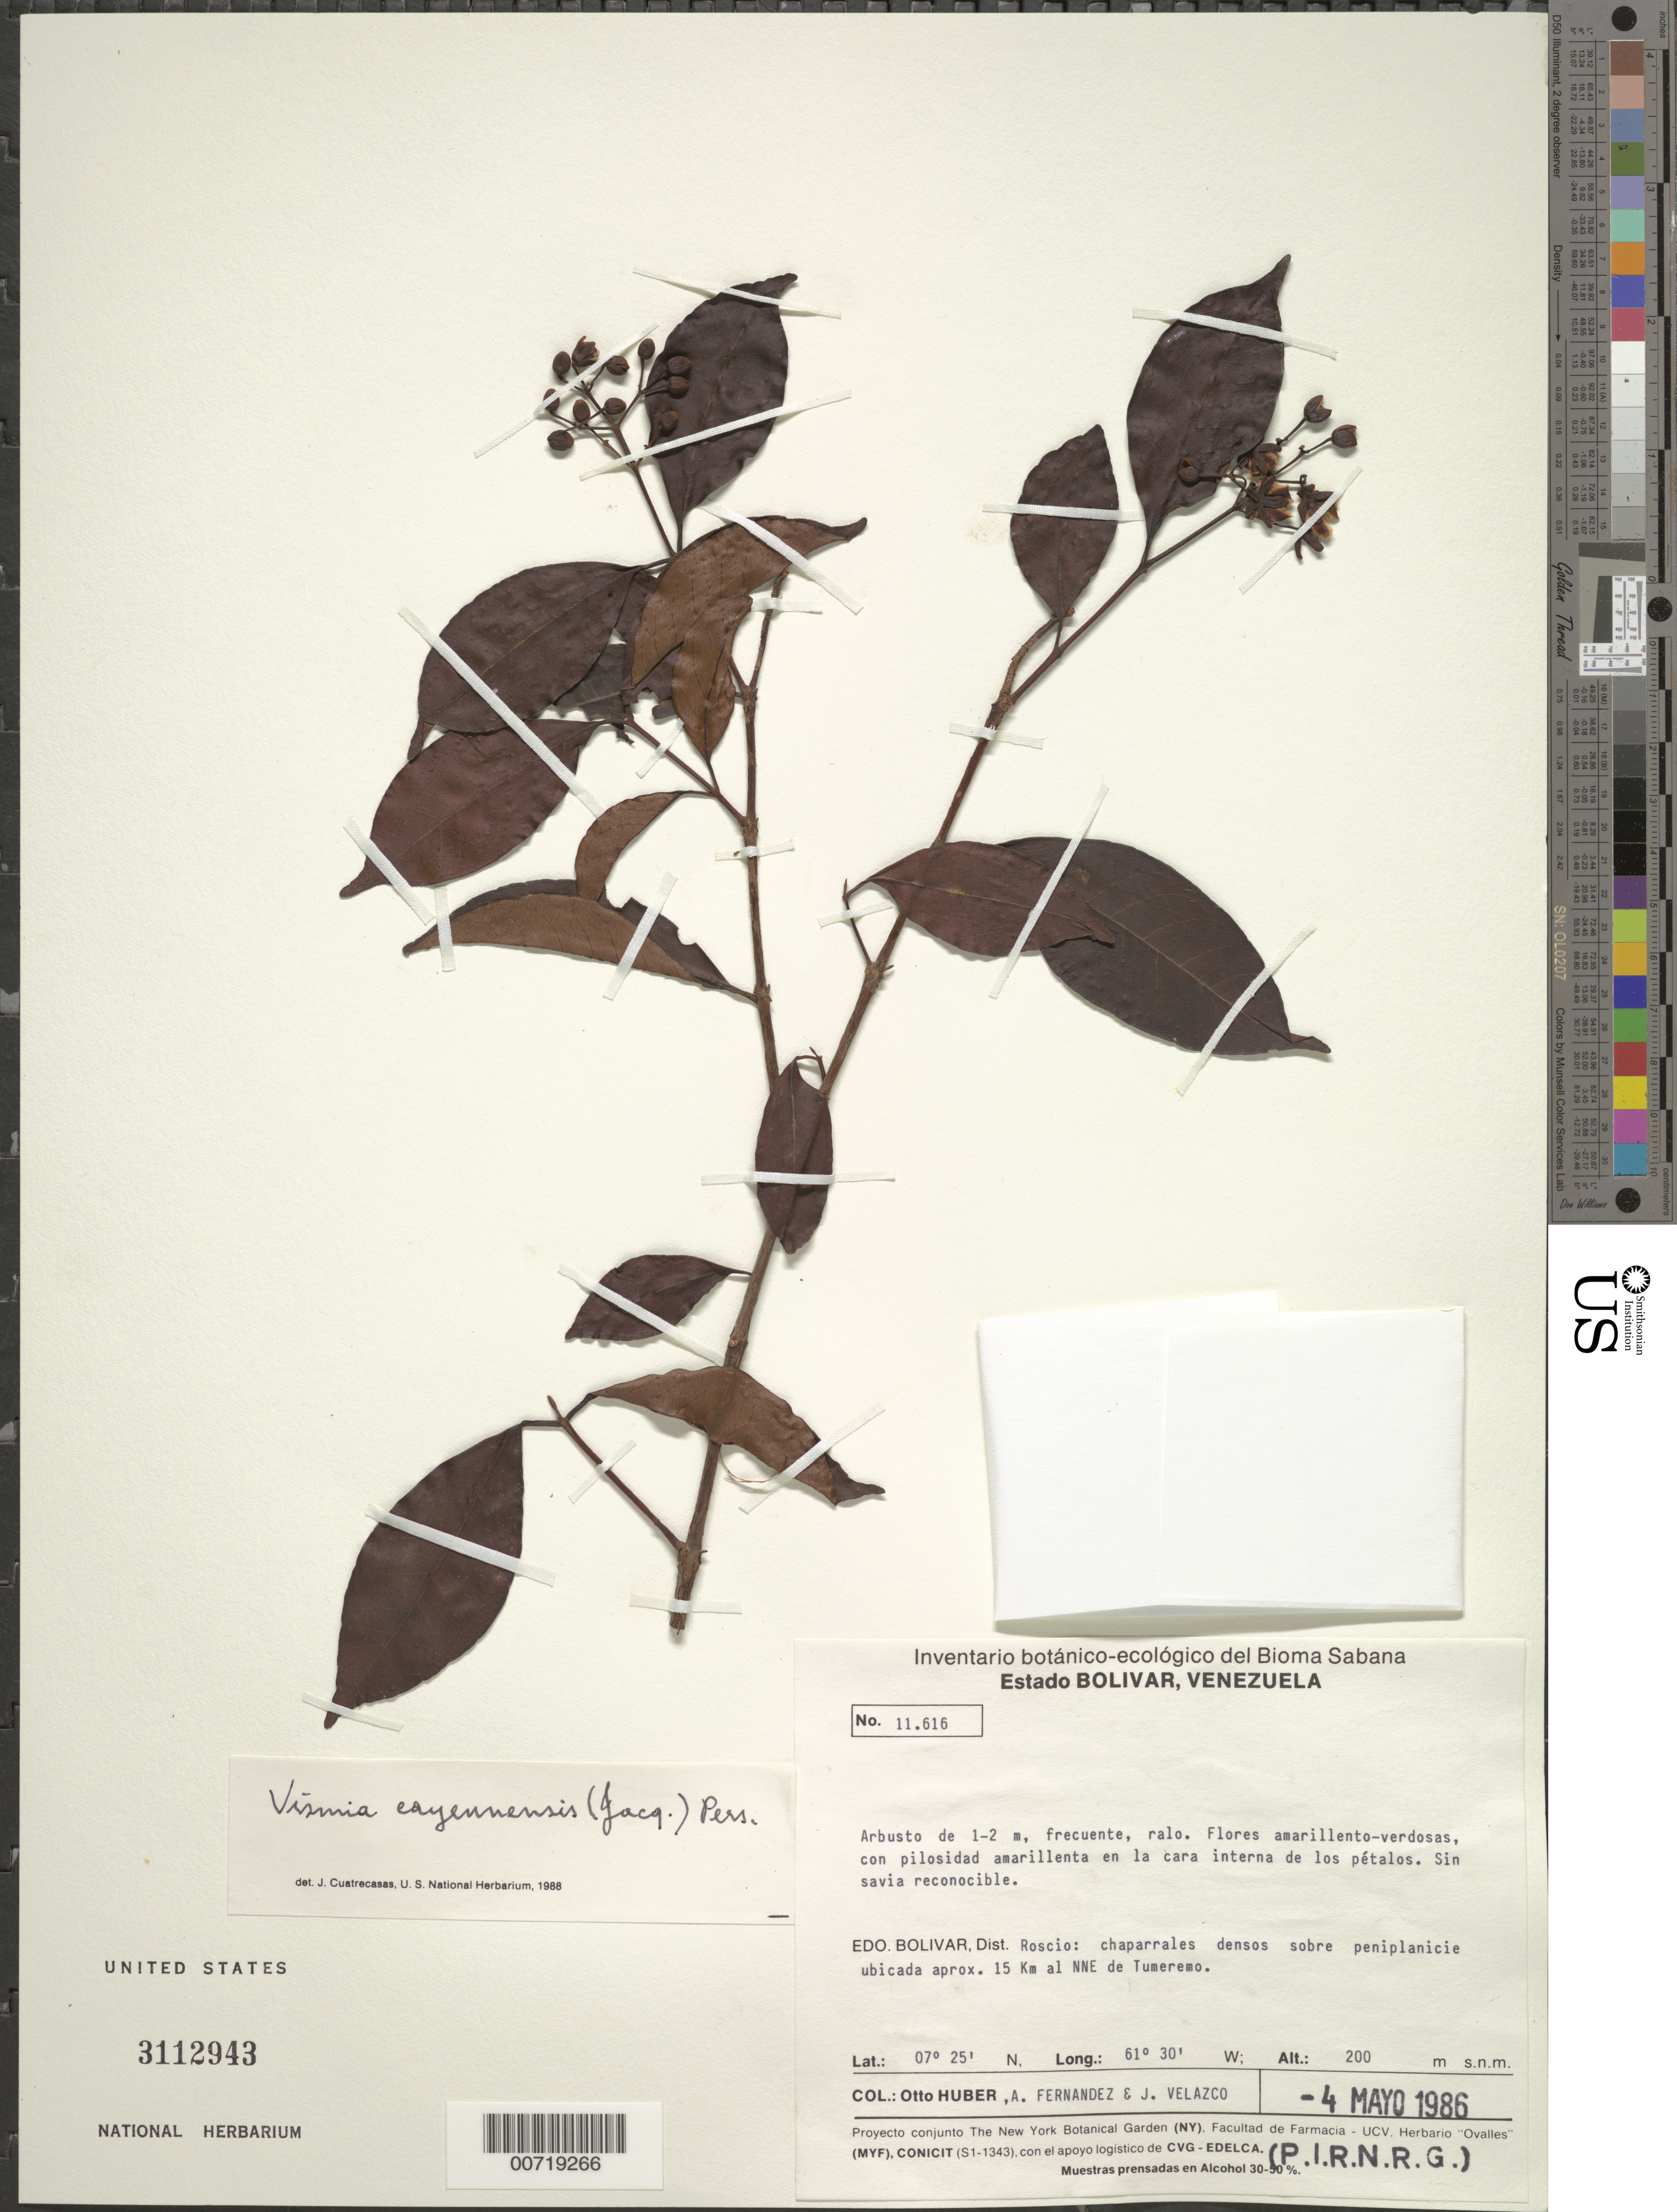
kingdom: Plantae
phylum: Tracheophyta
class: Magnoliopsida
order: Malpighiales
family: Hypericaceae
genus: Vismia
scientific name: Vismia cayennensis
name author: (Jacq.) Pers.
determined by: Cuatrecasas, J.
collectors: O. Huber, A. Fernandez & J. Velazco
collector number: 11616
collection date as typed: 4-May-86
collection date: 1986-05-04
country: Venezuela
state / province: Bolívar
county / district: Roscio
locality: Tumeremo, 15 km NNE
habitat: Chaparrales densos sobre peniplanicie ubicada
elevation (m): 200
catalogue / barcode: US 3112943